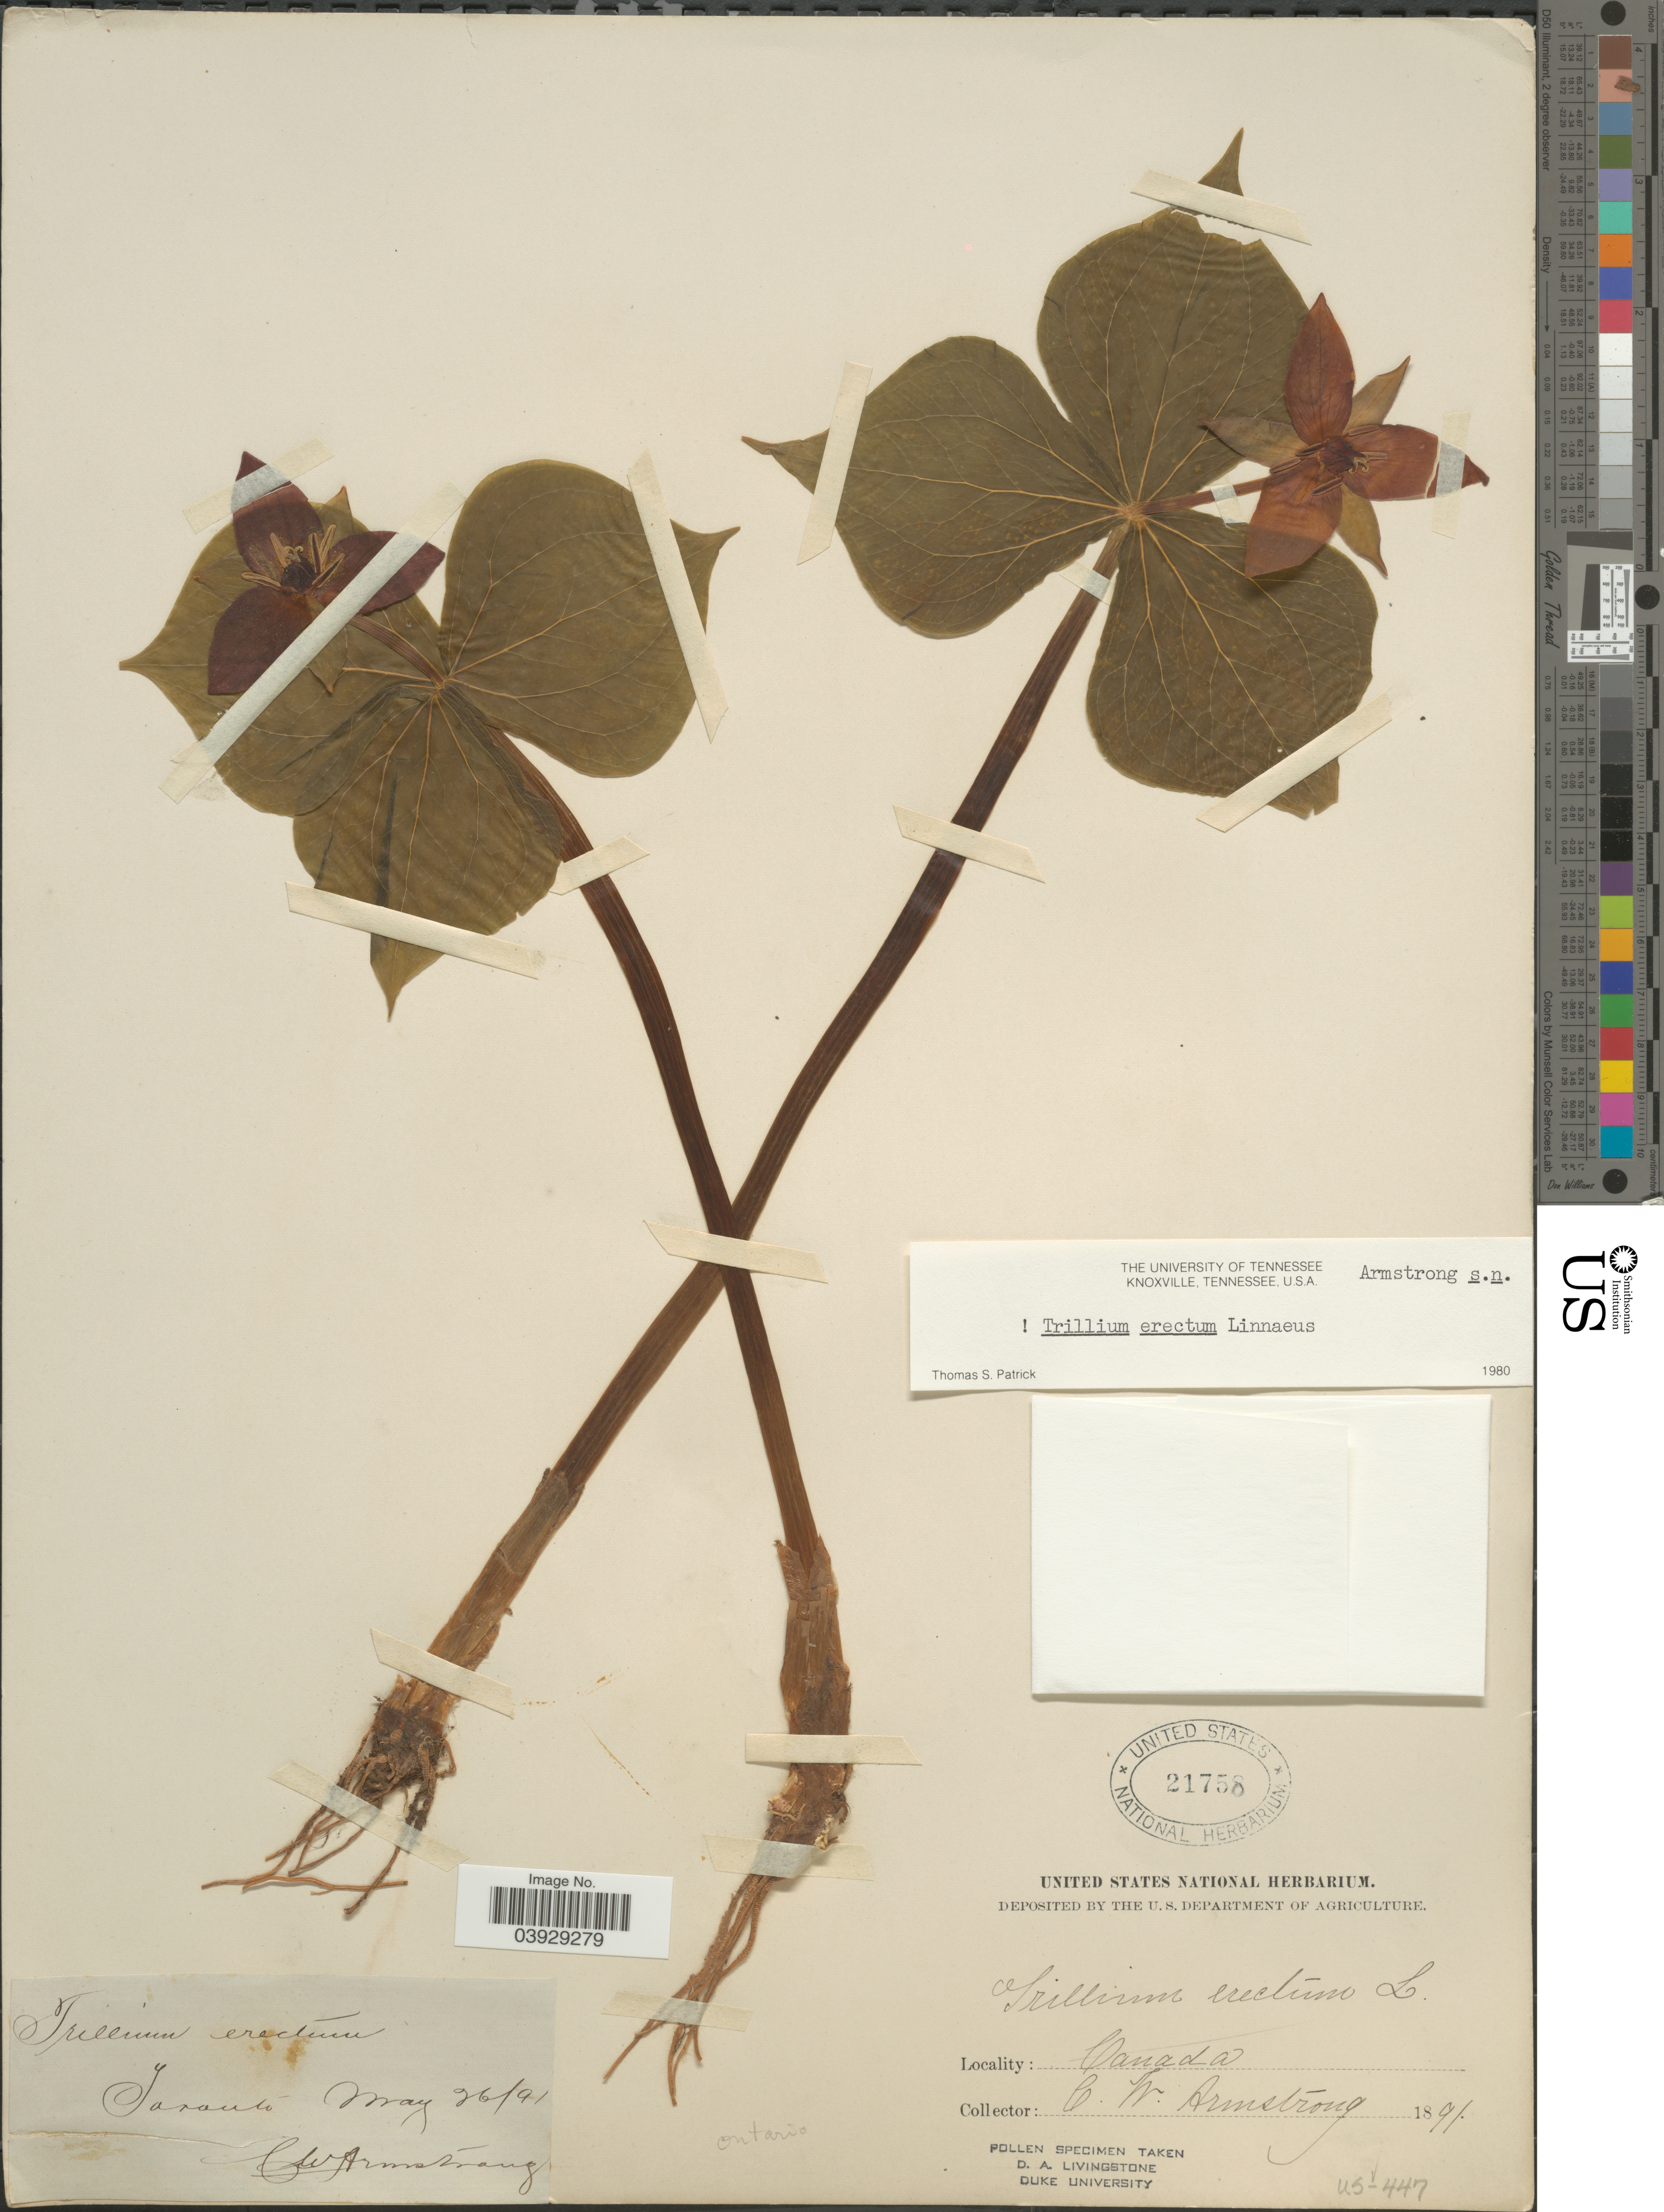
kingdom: Plantae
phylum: Tracheophyta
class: Liliopsida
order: Liliales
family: Melanthiaceae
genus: Trillium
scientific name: Trillium erectum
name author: L.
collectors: C. W. Armstrong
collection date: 1891-05-26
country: Canada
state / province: Ontario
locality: Toronto.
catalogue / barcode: US 21758